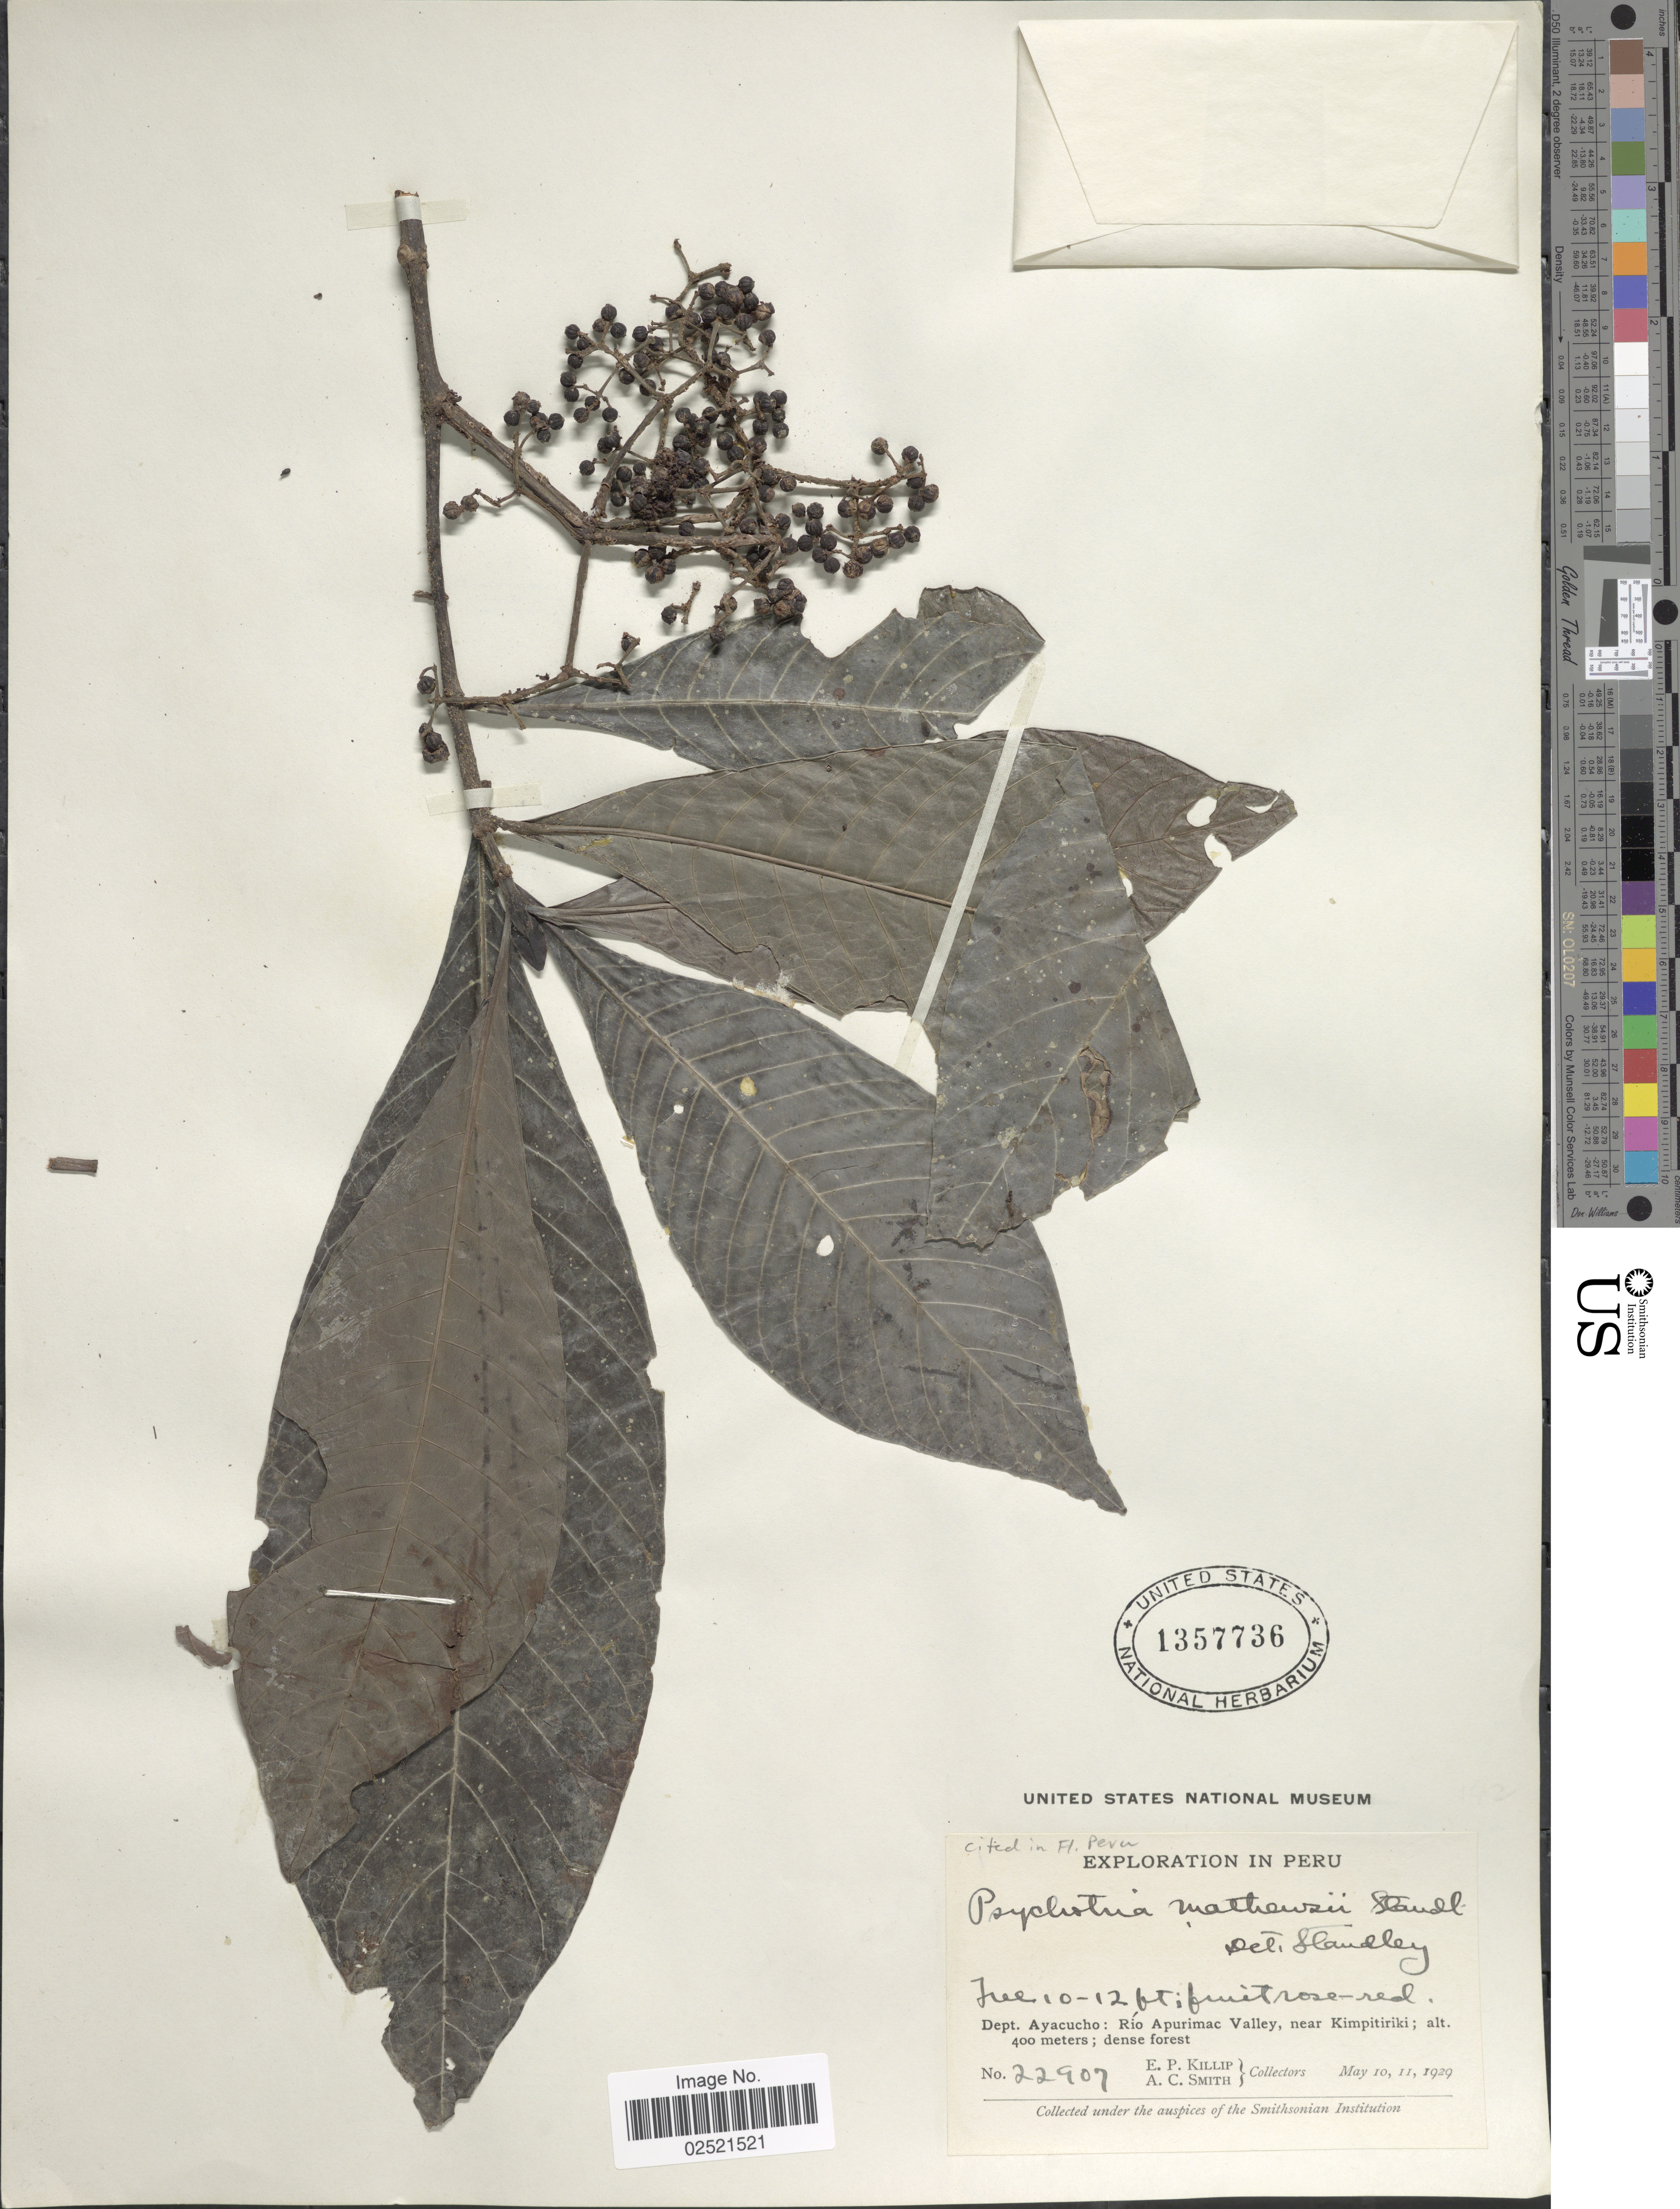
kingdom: Plantae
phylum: Tracheophyta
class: Magnoliopsida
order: Gentianales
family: Rubiaceae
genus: Psychotria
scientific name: Psychotria mathewsii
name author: Standl.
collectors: E. P. Killip & A. C. Smith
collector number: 22907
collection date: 1929-05-10/1929-05-11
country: Peru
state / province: Ayacucho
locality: Rio Apurimac Valley, near Kimpitiriki.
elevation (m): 400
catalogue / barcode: US 1357736